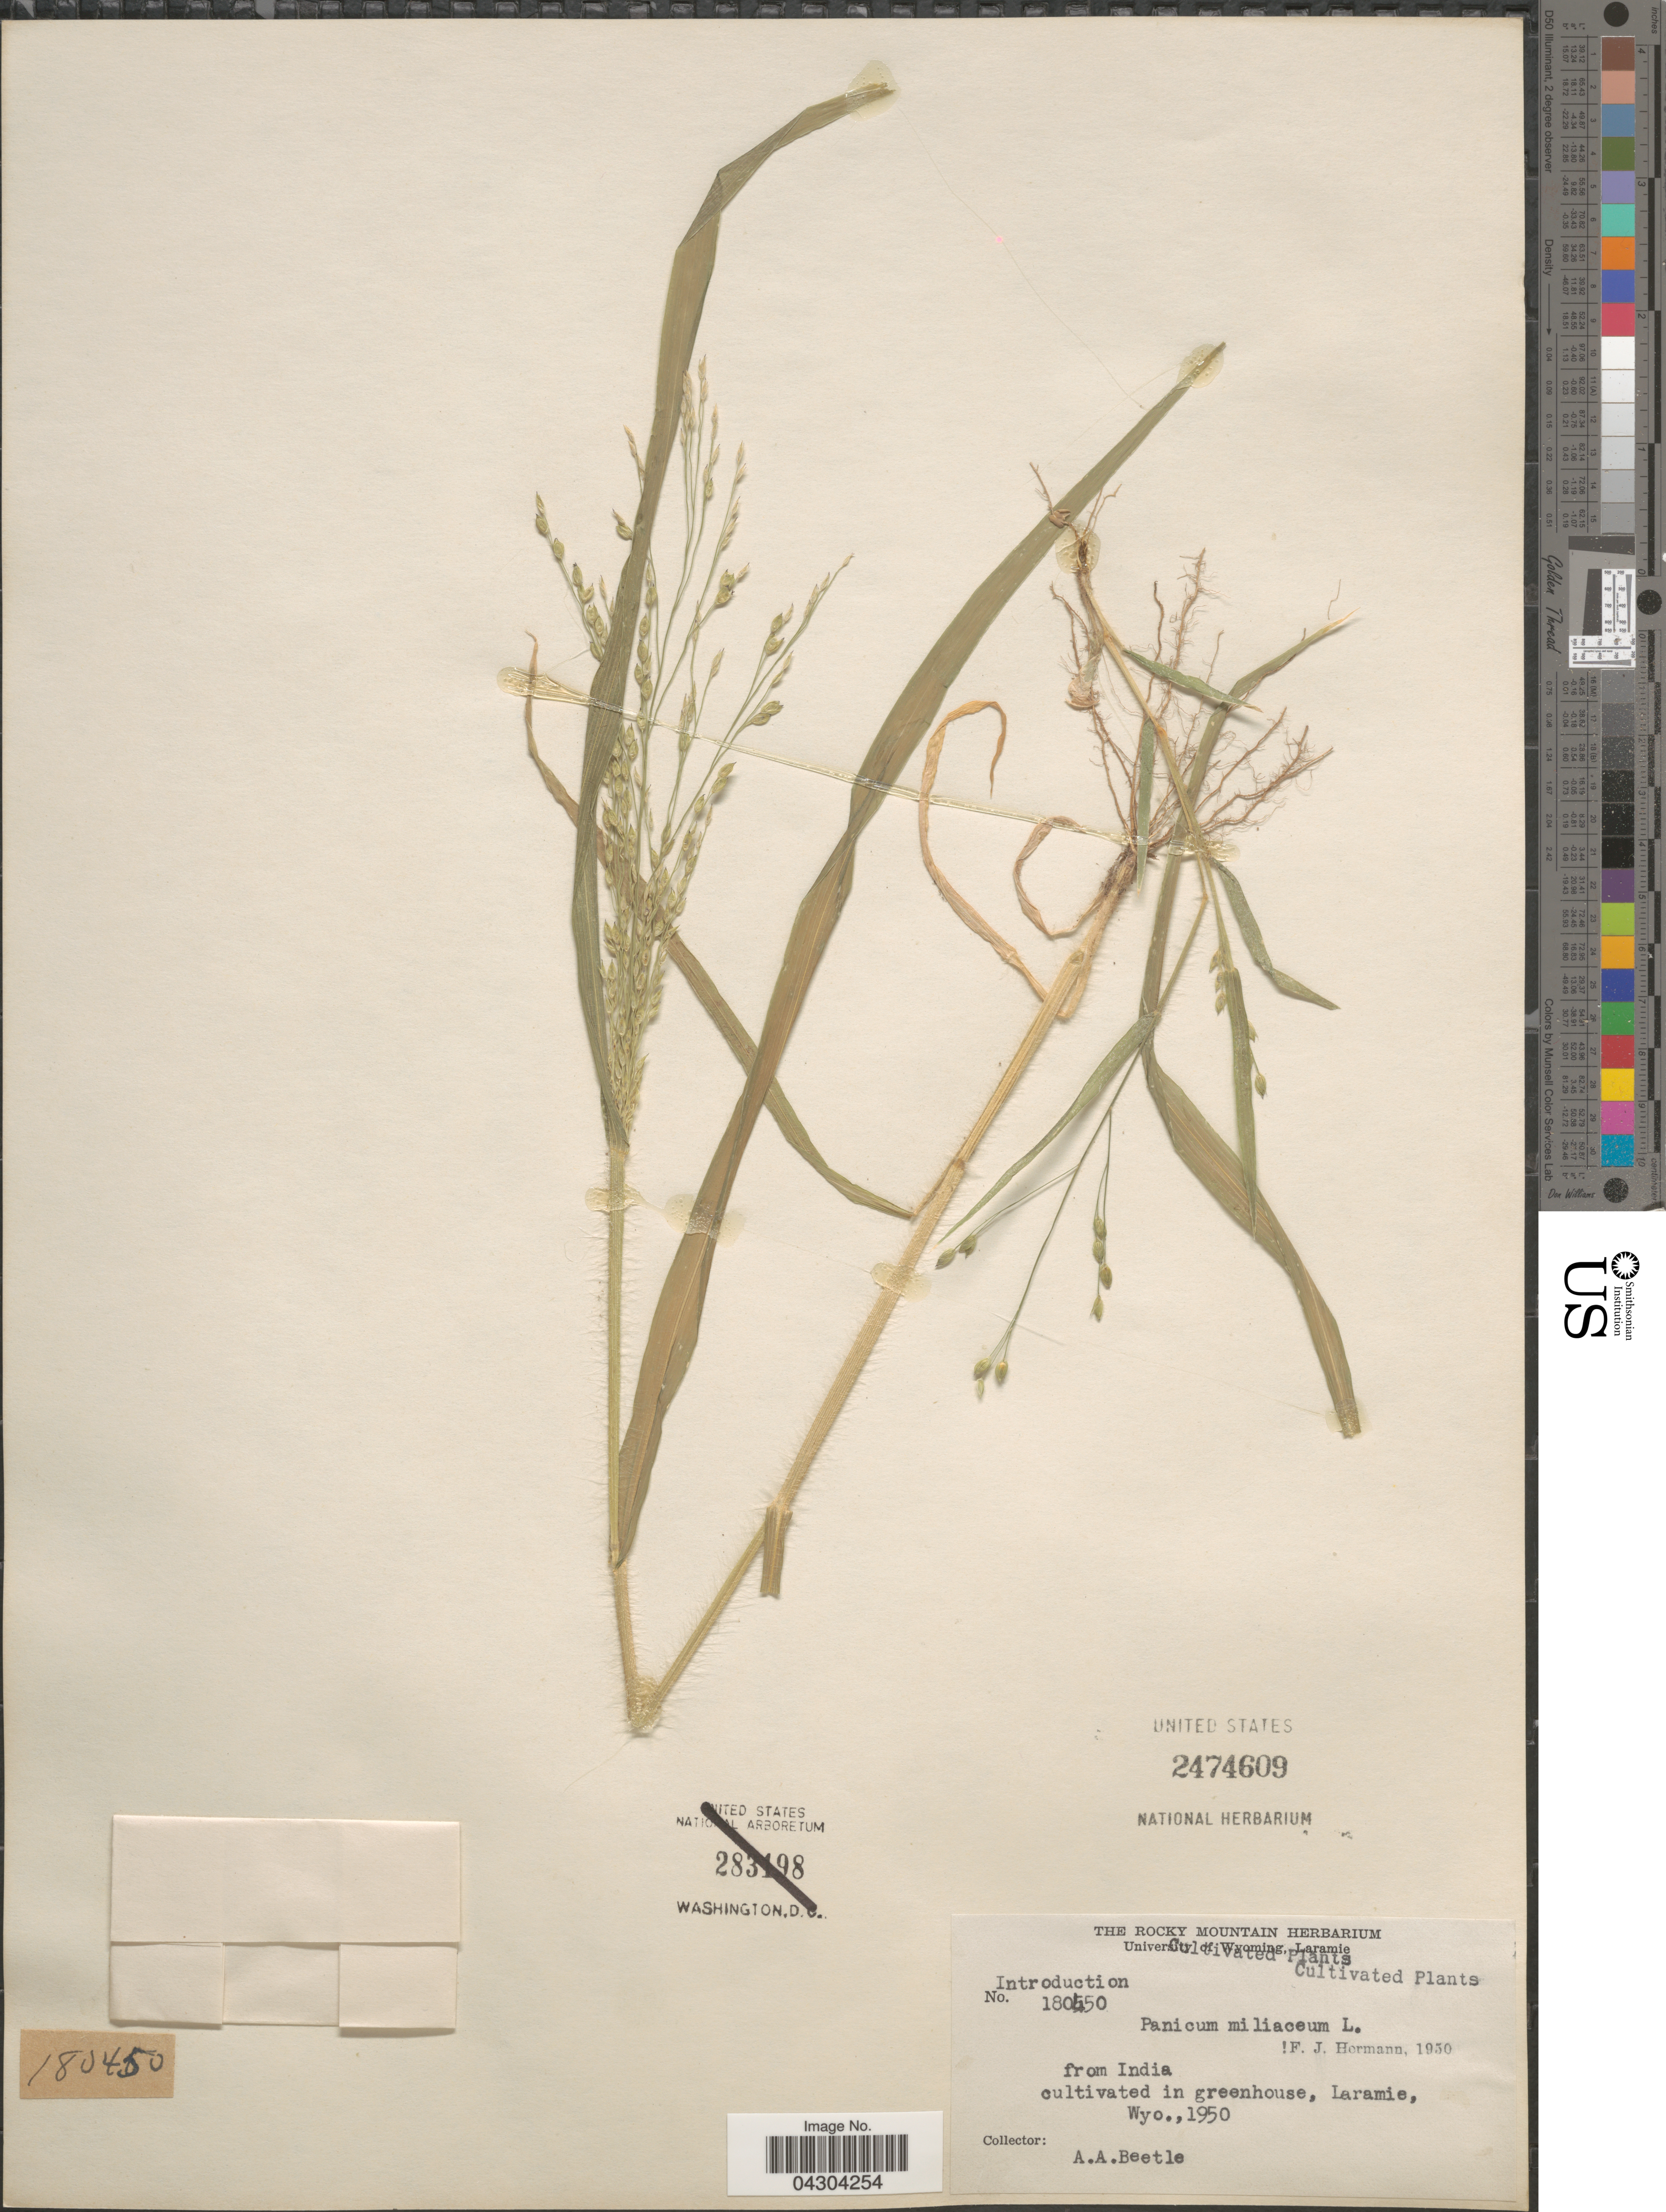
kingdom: Plantae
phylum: Tracheophyta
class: Liliopsida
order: Poales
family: Poaceae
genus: Panicum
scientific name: Panicum miliaceum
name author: L.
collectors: A. A. Beetle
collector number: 180450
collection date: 1950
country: United States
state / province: Wyoming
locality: In greenhouse, Laramie.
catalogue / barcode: US 2474609